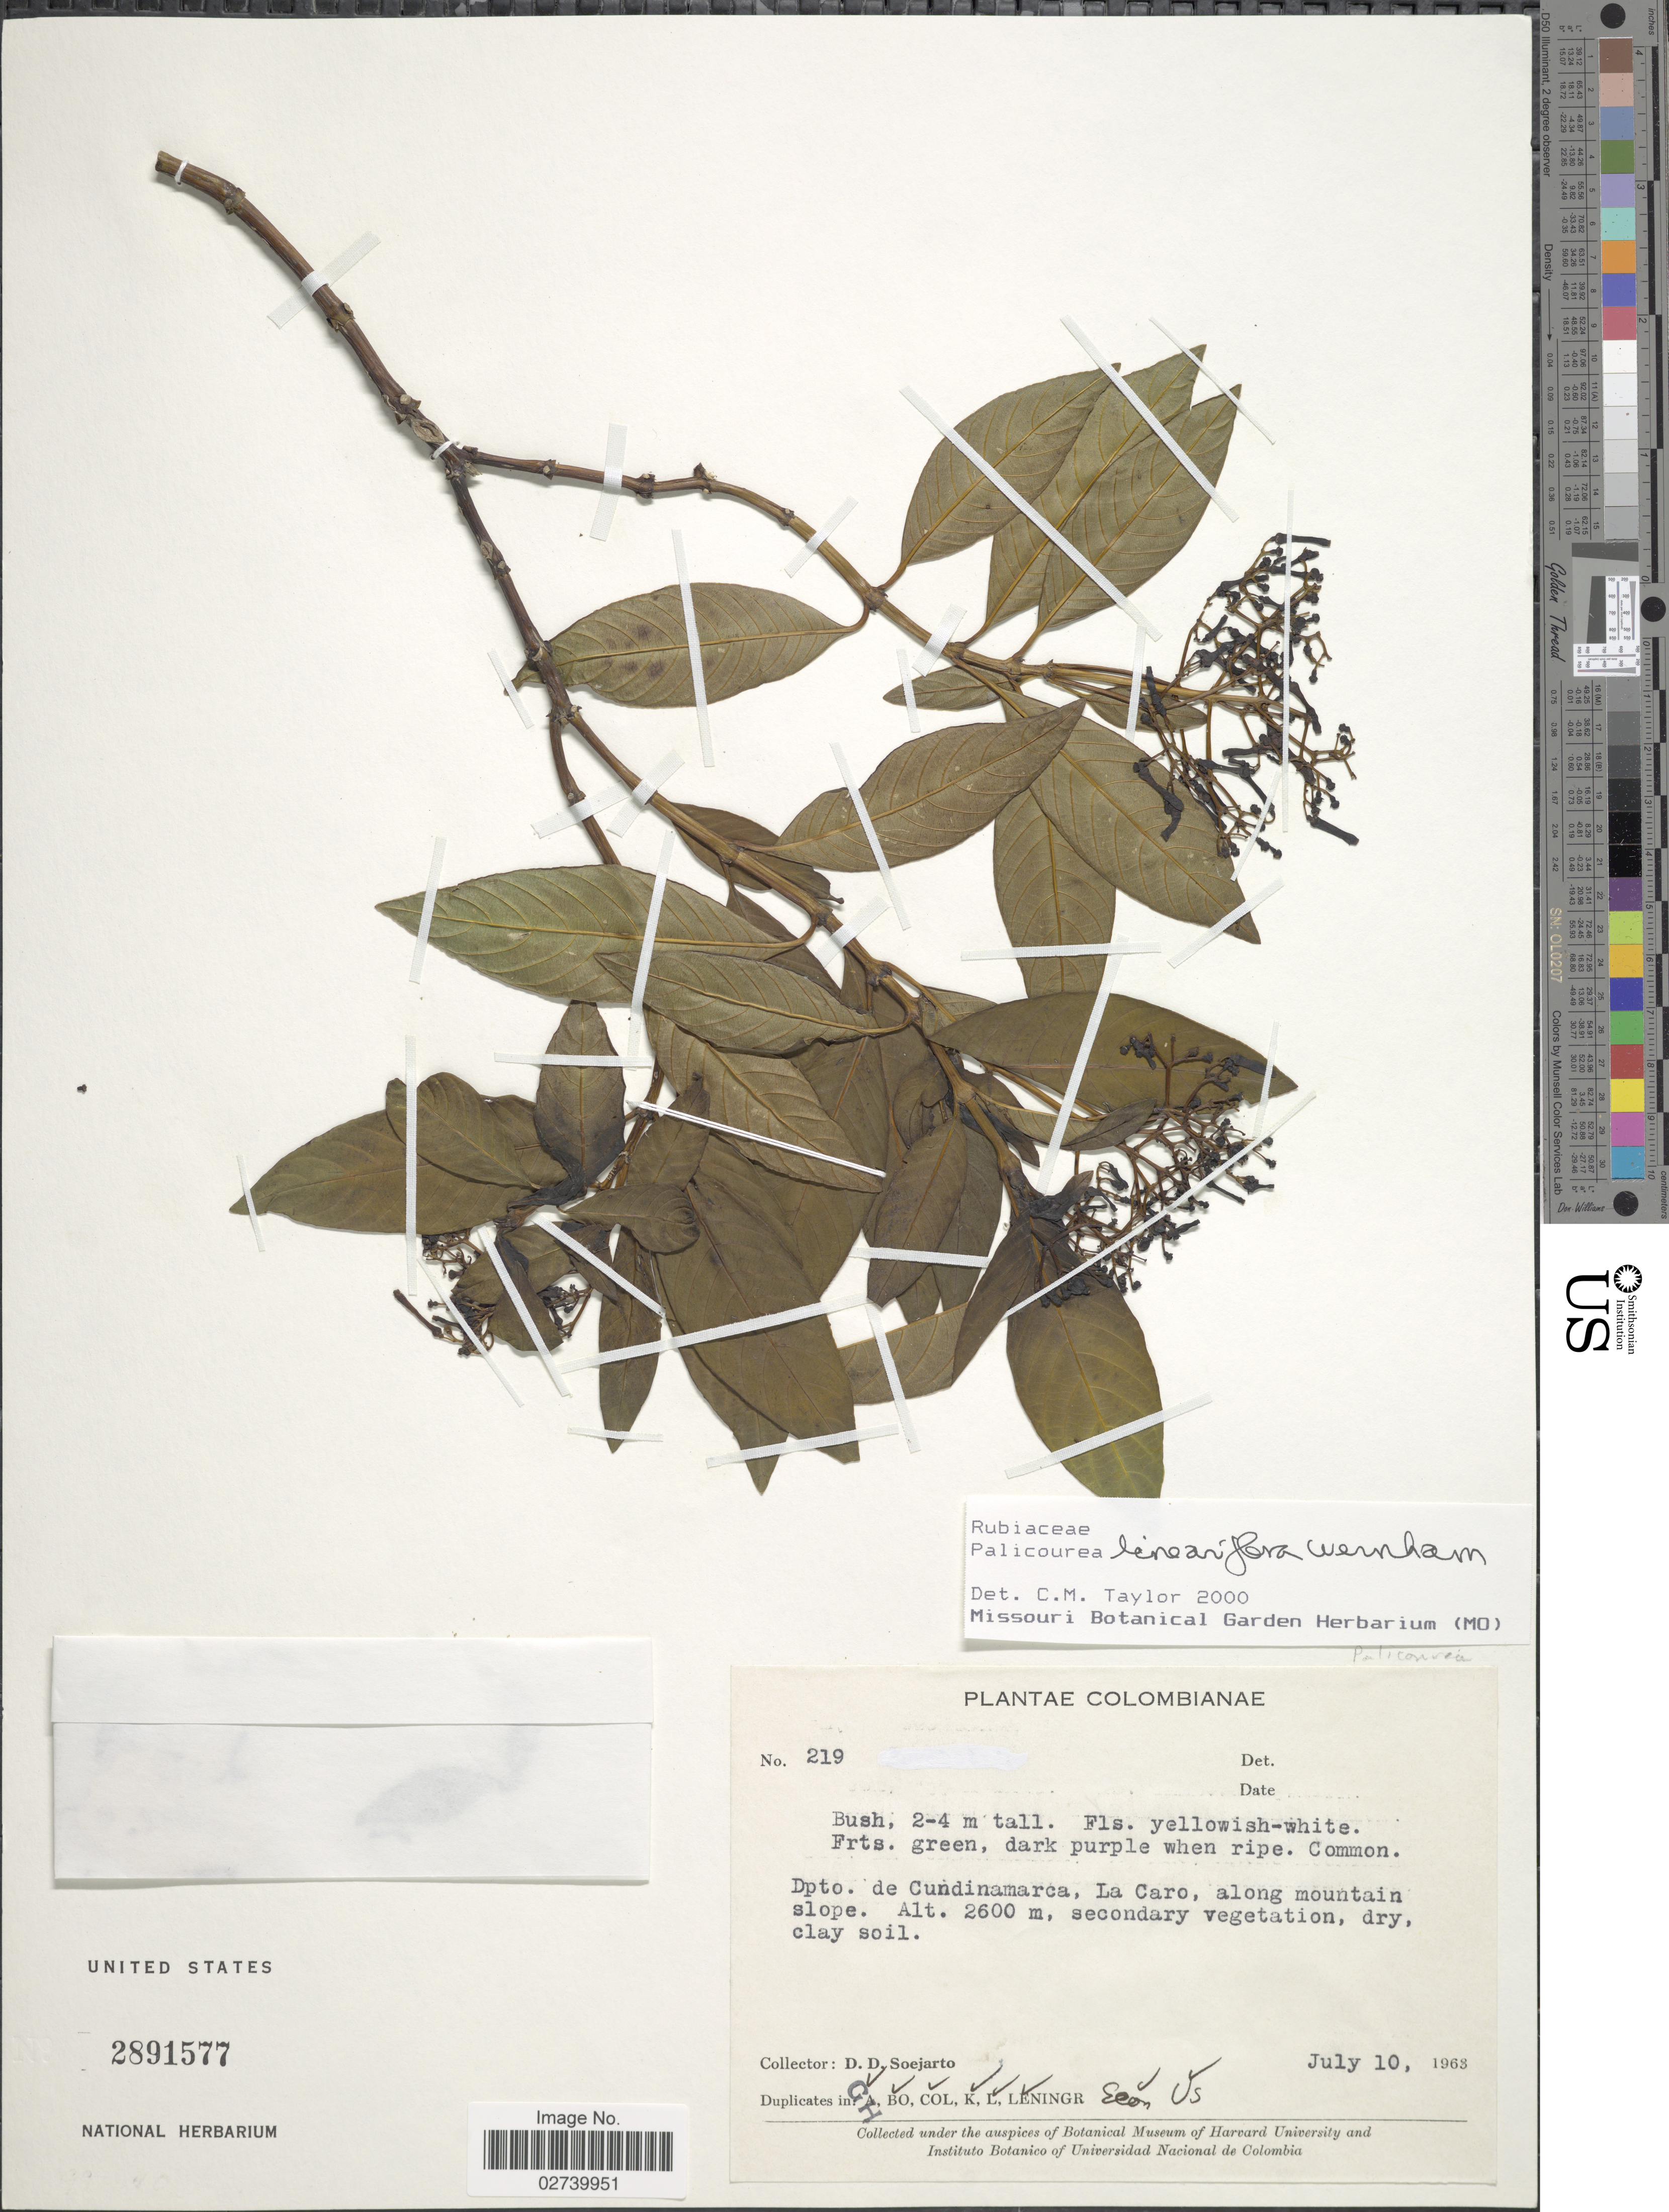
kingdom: Plantae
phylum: Tracheophyta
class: Magnoliopsida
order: Gentianales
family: Rubiaceae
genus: Palicourea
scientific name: Palicourea lineariflora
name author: Wernham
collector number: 219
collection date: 1963-07-10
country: Colombia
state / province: Cundinamarca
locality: La Caro, along mountain slope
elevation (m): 2600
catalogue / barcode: US 2891577